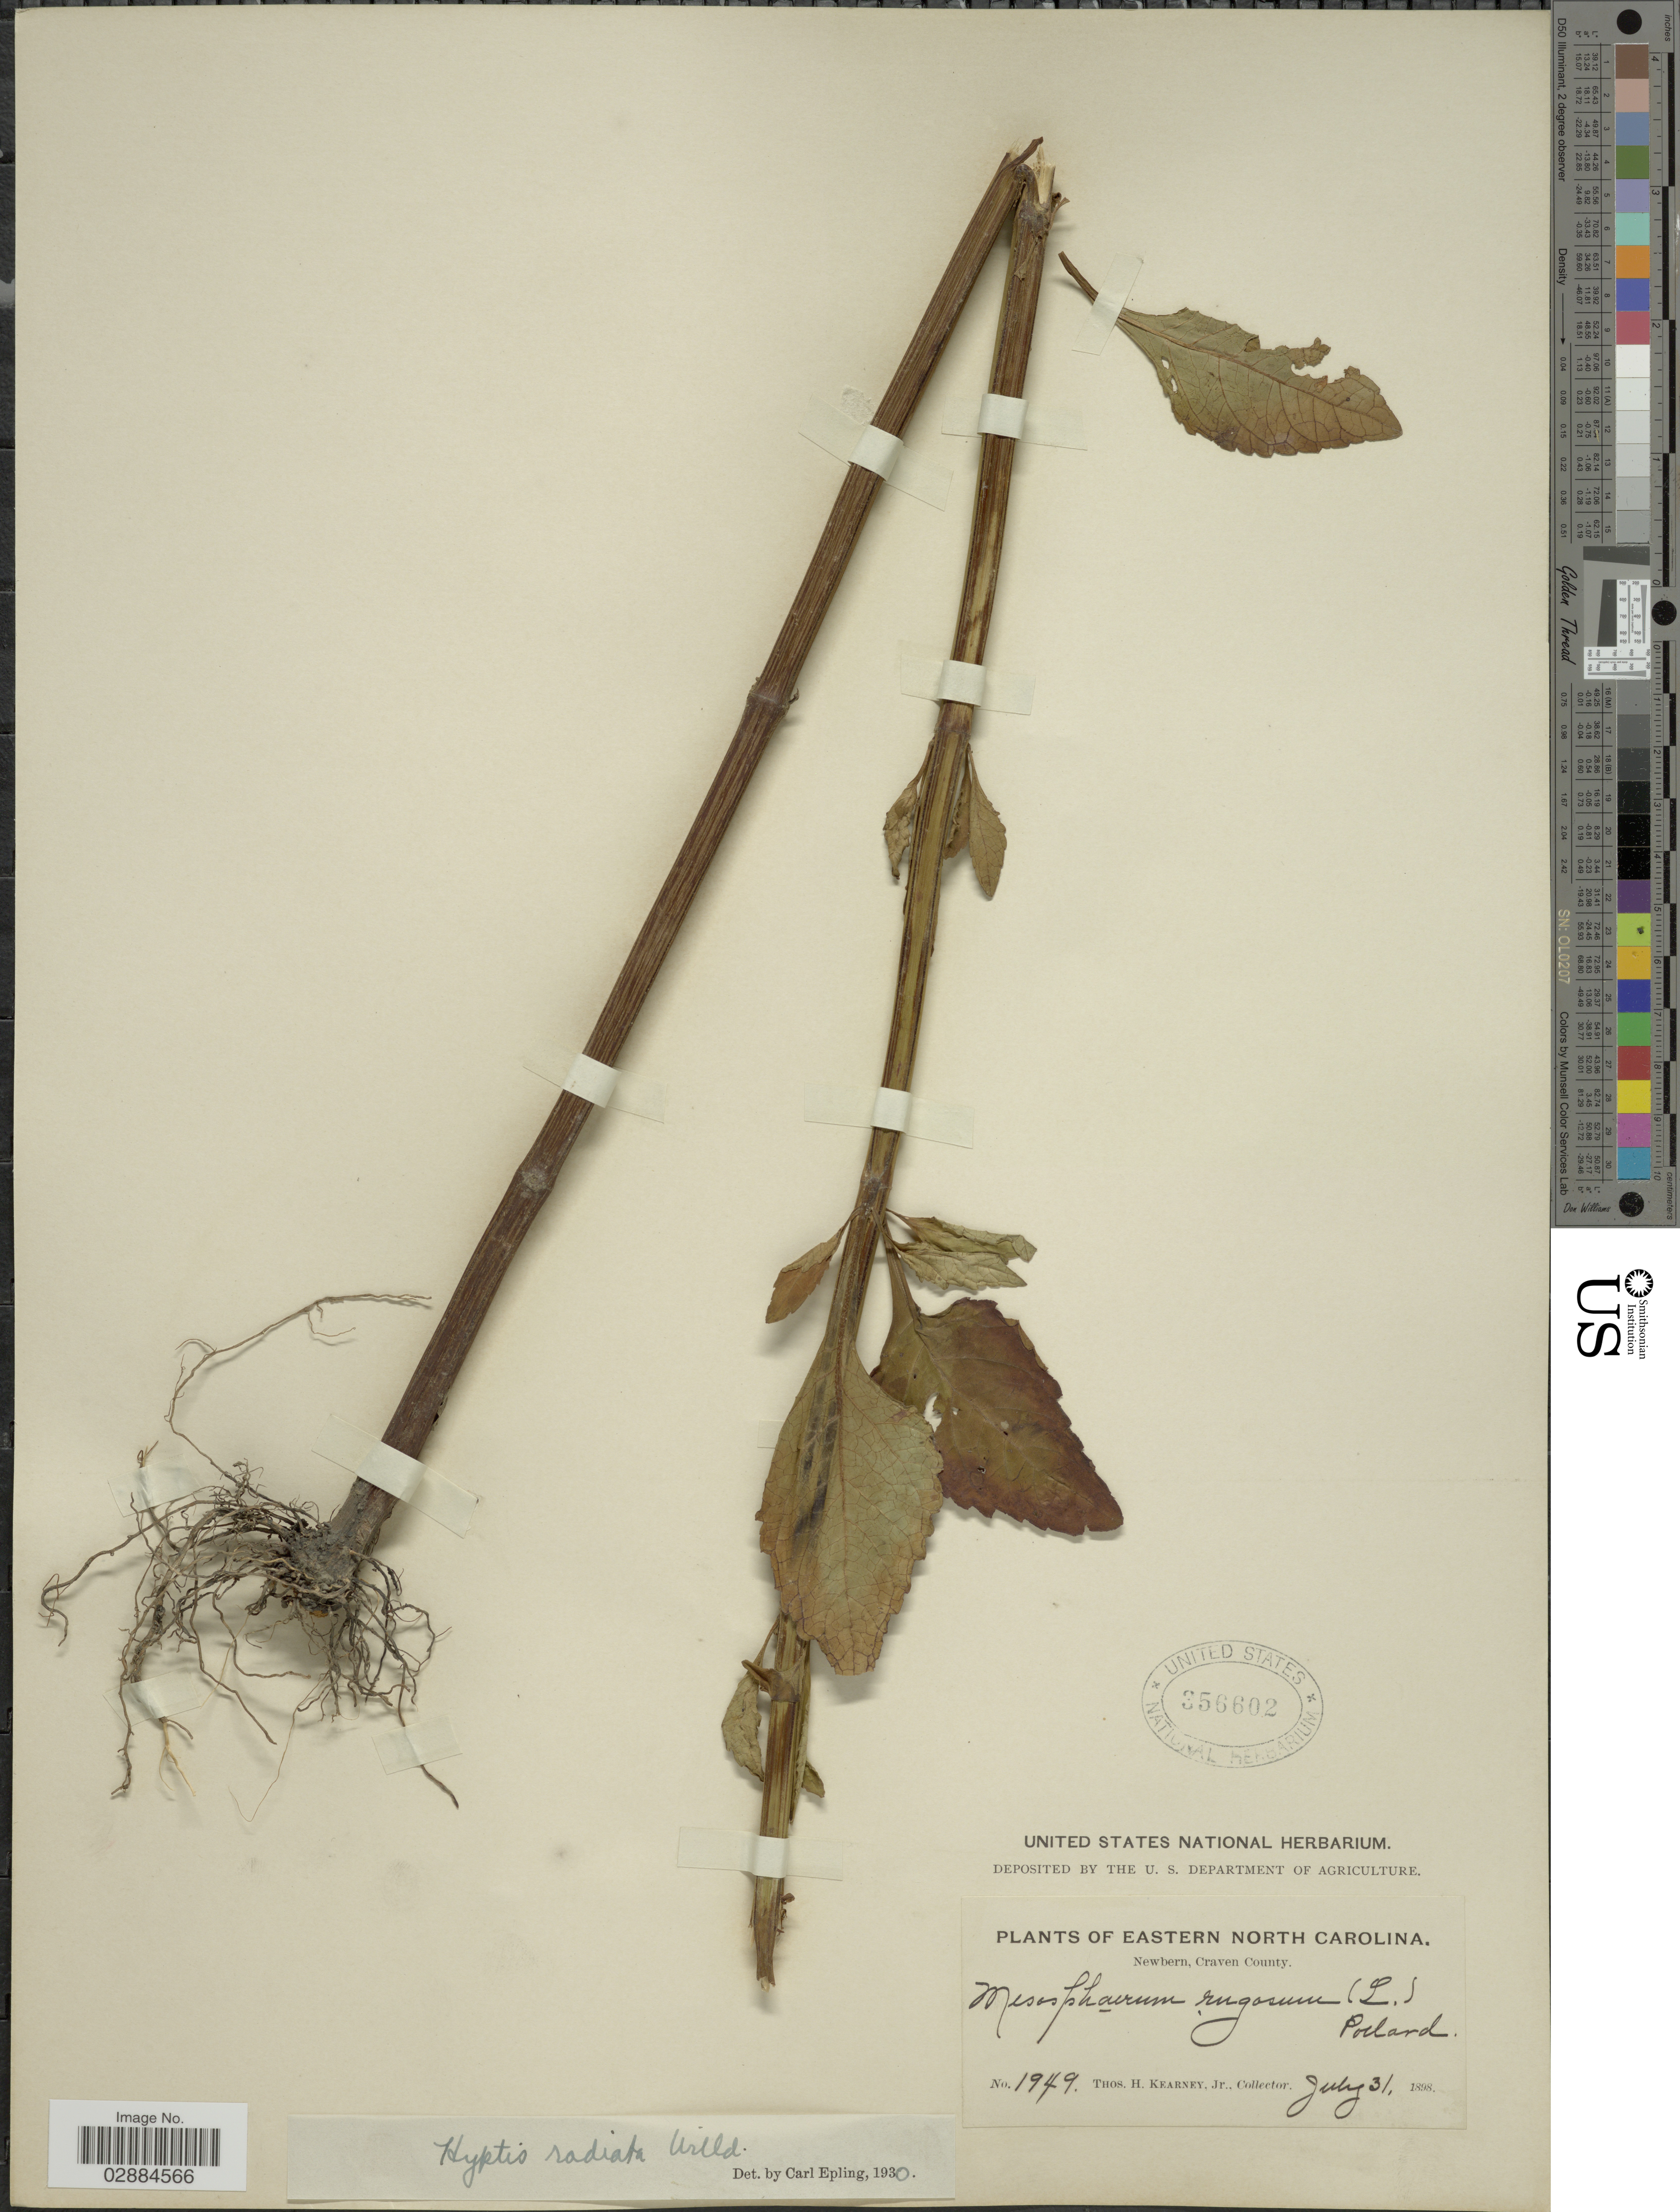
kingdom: Plantae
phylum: Tracheophyta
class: Magnoliopsida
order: Lamiales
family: Lamiaceae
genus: Hyptis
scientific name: Hyptis radiata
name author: Kunth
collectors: T. H. Kearney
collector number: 1949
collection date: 1898-07-31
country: United States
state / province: North Carolina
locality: Eastern North Carolina, Newbern, Craven County.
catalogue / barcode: US 356602